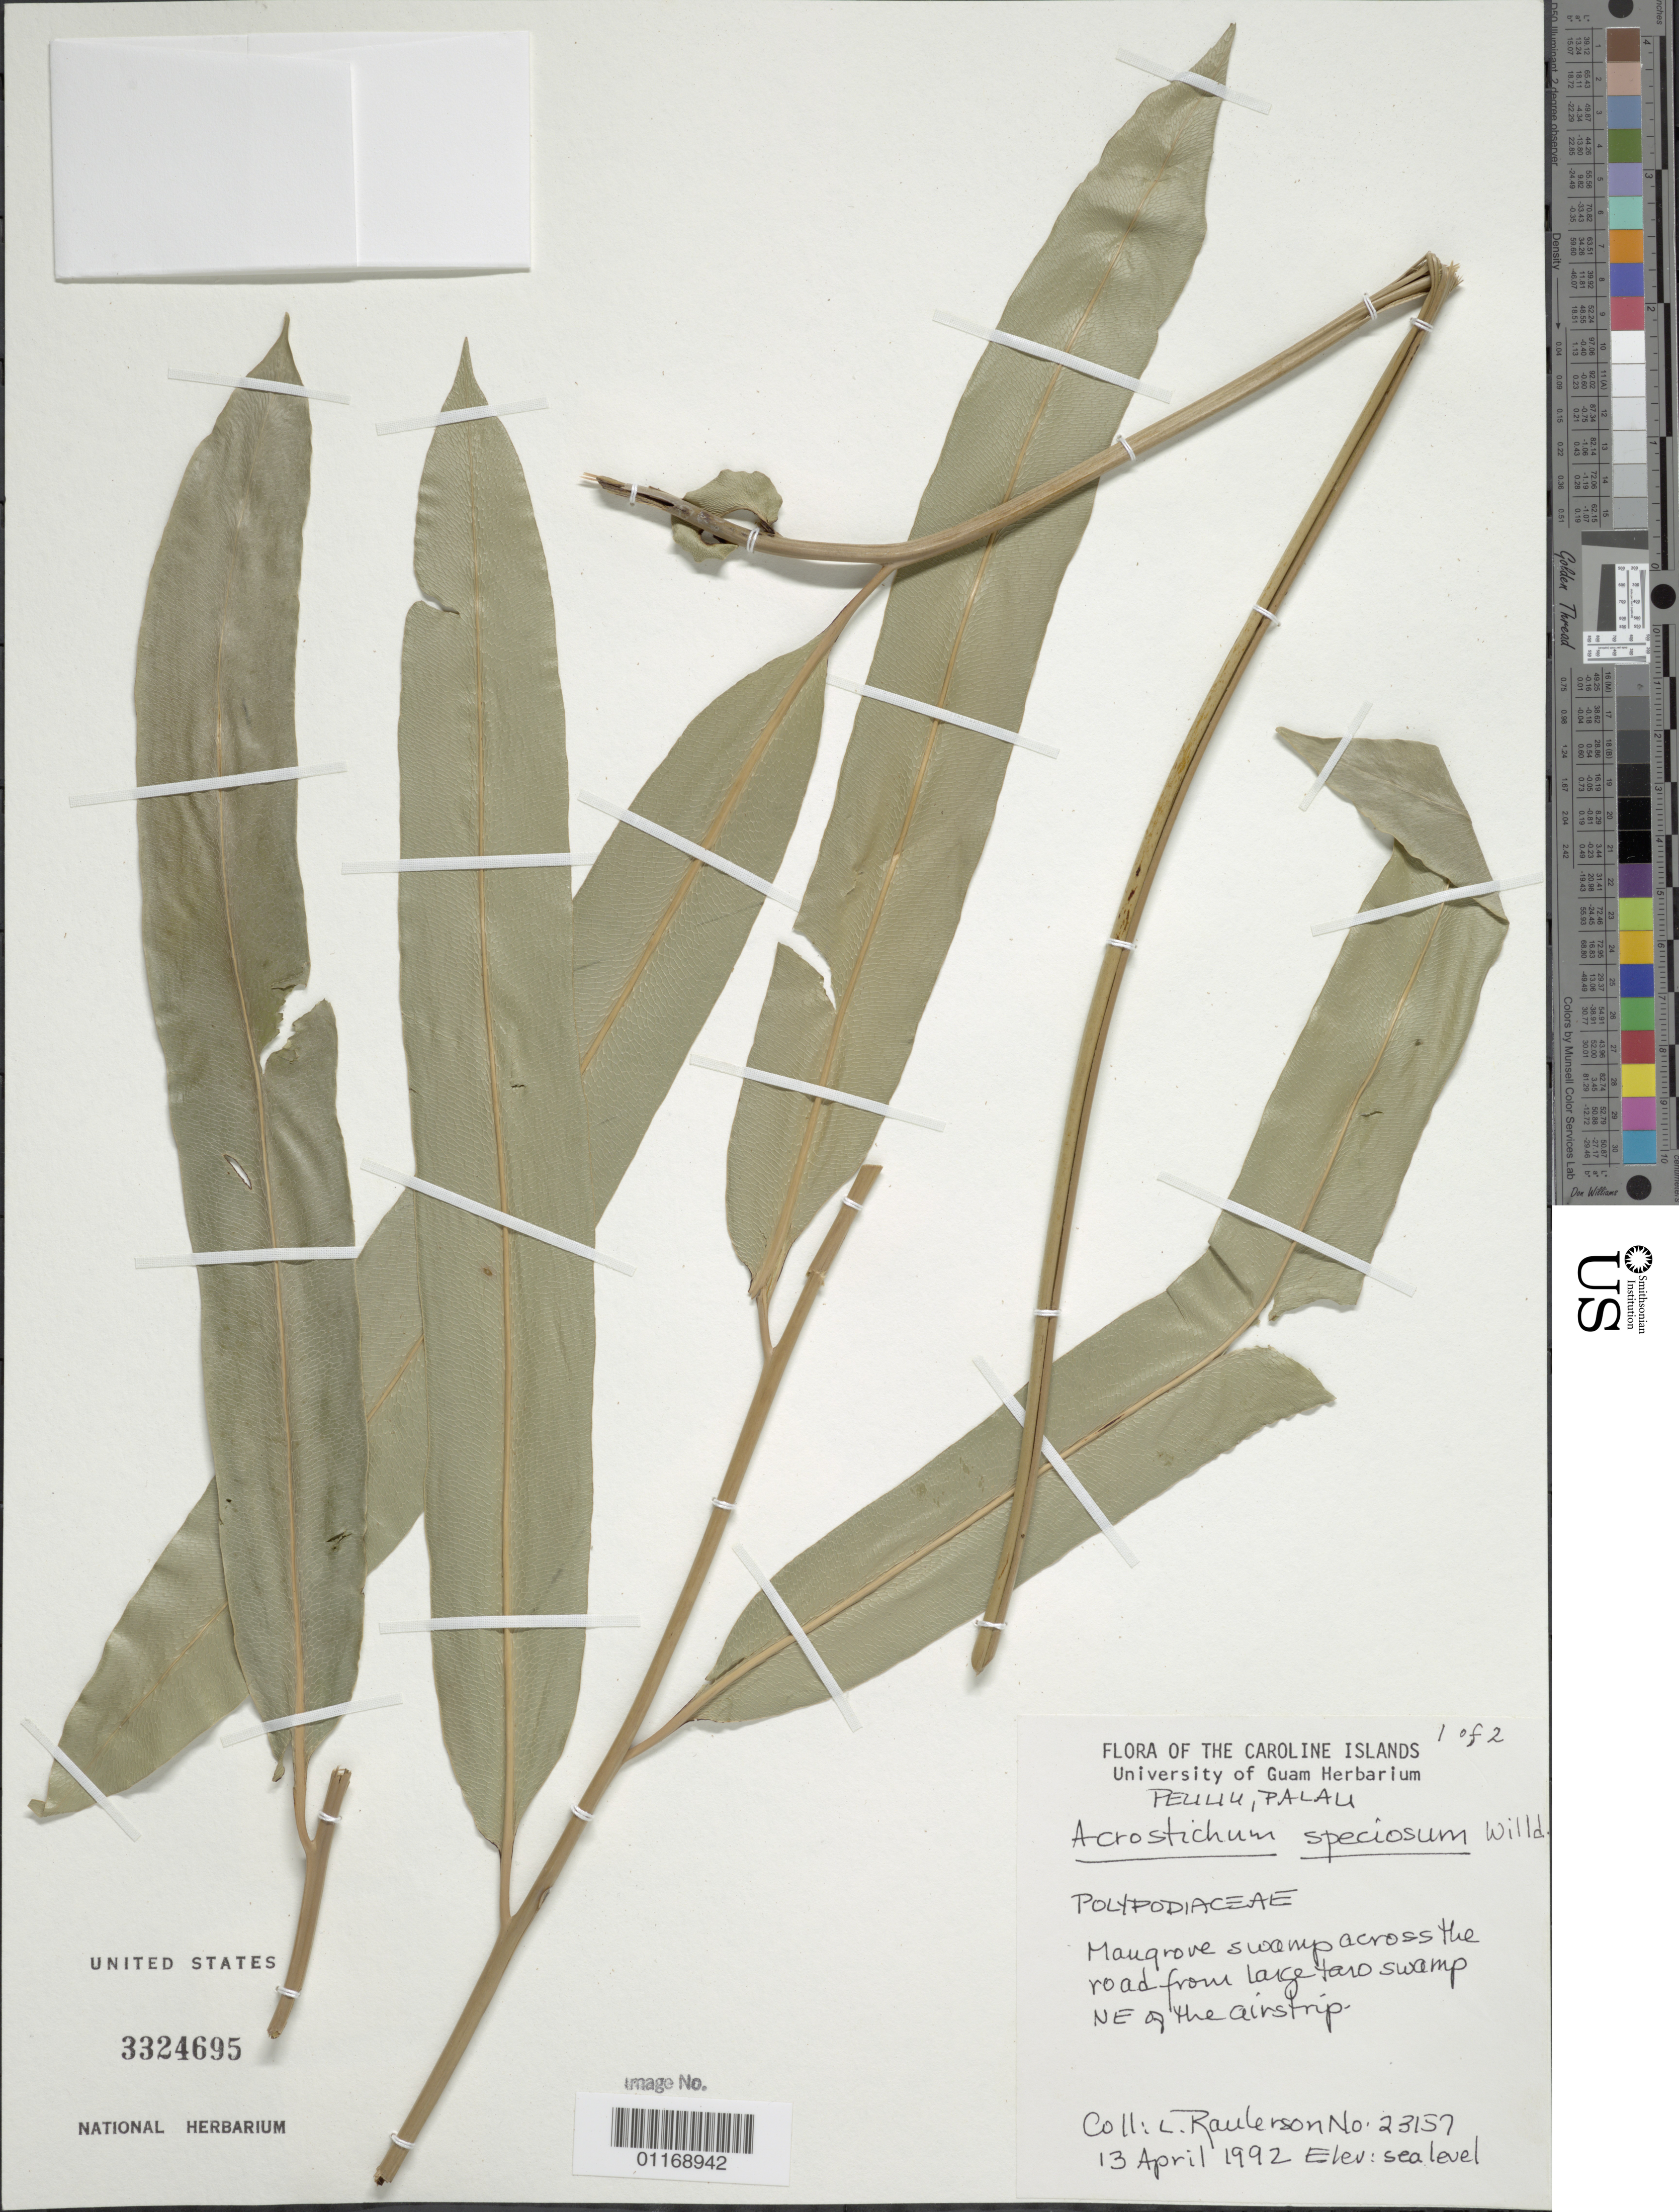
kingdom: Plantae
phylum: Tracheophyta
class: Polypodiopsida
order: Polypodiales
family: Pteridaceae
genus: Acrostichum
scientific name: Acrostichum speciosum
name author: Willd.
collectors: L. Raulerson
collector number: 23157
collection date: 1992-04-13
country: Palau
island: Beliliou [Peleliu]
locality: Across the road from large taro swamp NE of the airstrip.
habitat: Magrove swamp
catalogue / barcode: US 3324695